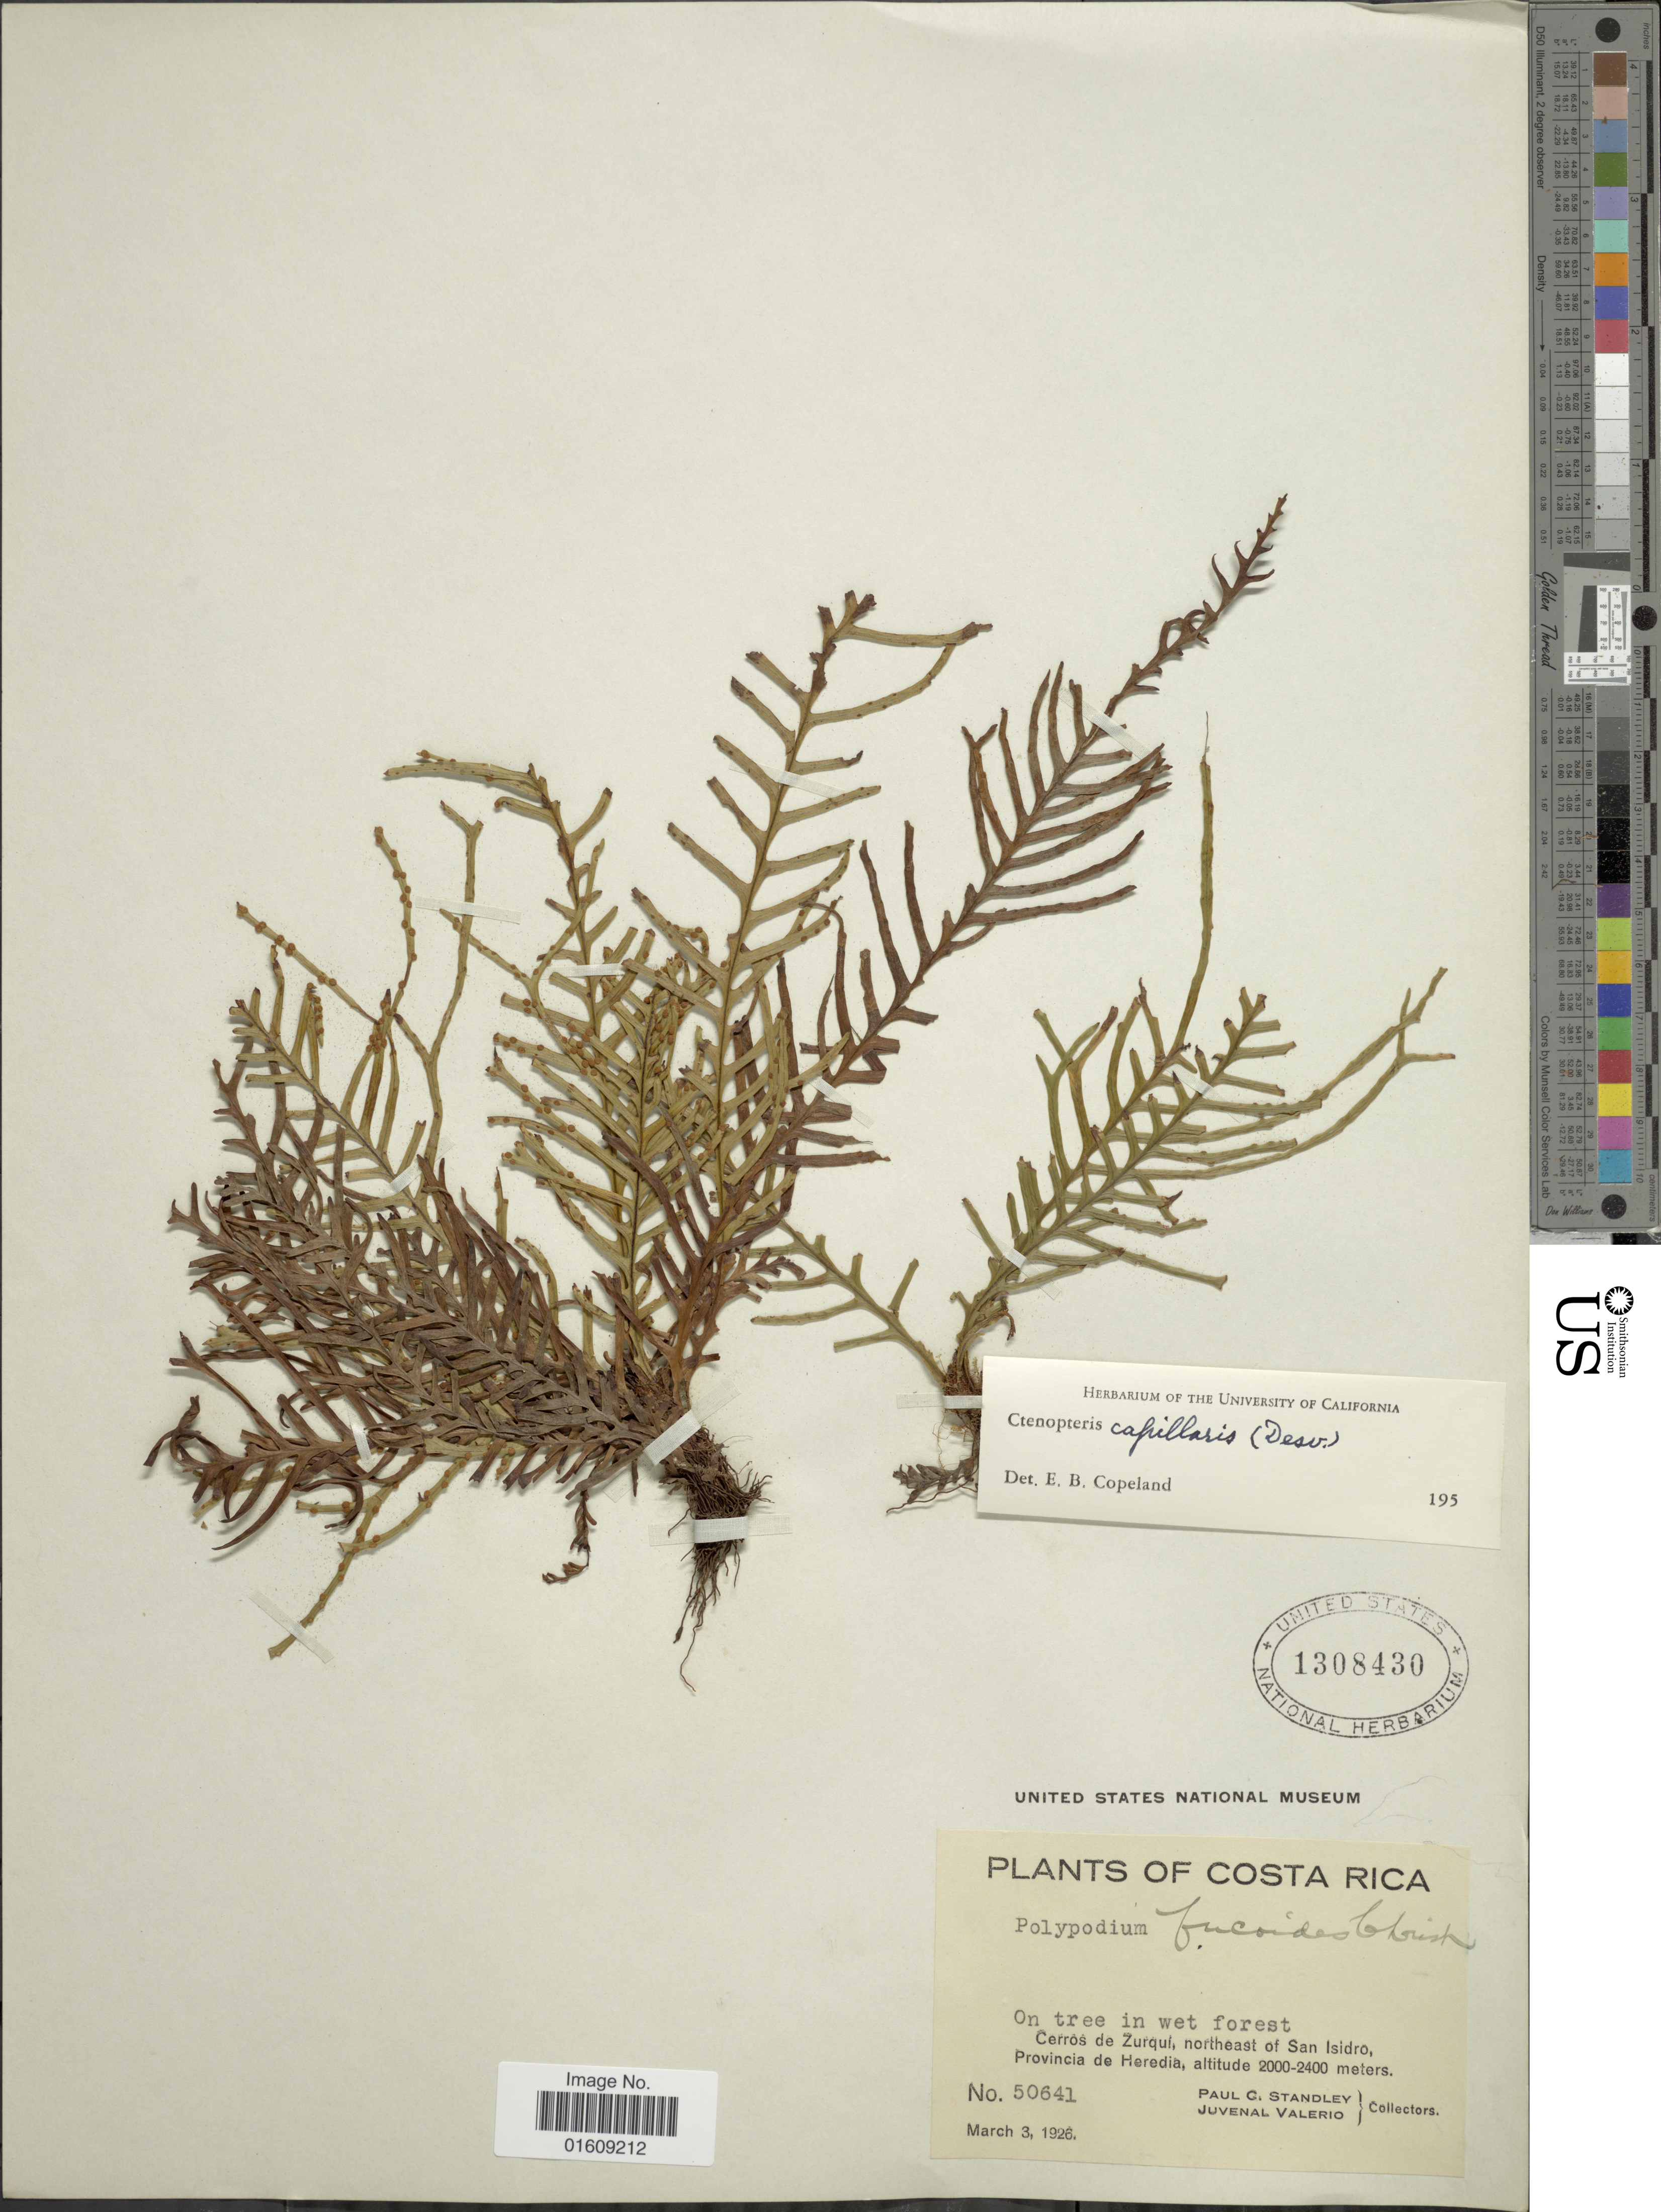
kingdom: Plantae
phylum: Tracheophyta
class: Polypodiopsida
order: Polypodiales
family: Polypodiaceae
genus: Ceradenia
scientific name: Ceradenia fucoides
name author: (Christ) L.E. Bishop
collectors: P. C. Standley & J. Valerio R.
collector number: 50641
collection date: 1926-03-03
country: Costa Rica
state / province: Heredia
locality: Costa Rica, Cerros de Zurquí, northeast of San Isidro, Provincia de Heredia.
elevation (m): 2000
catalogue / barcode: US 1308430